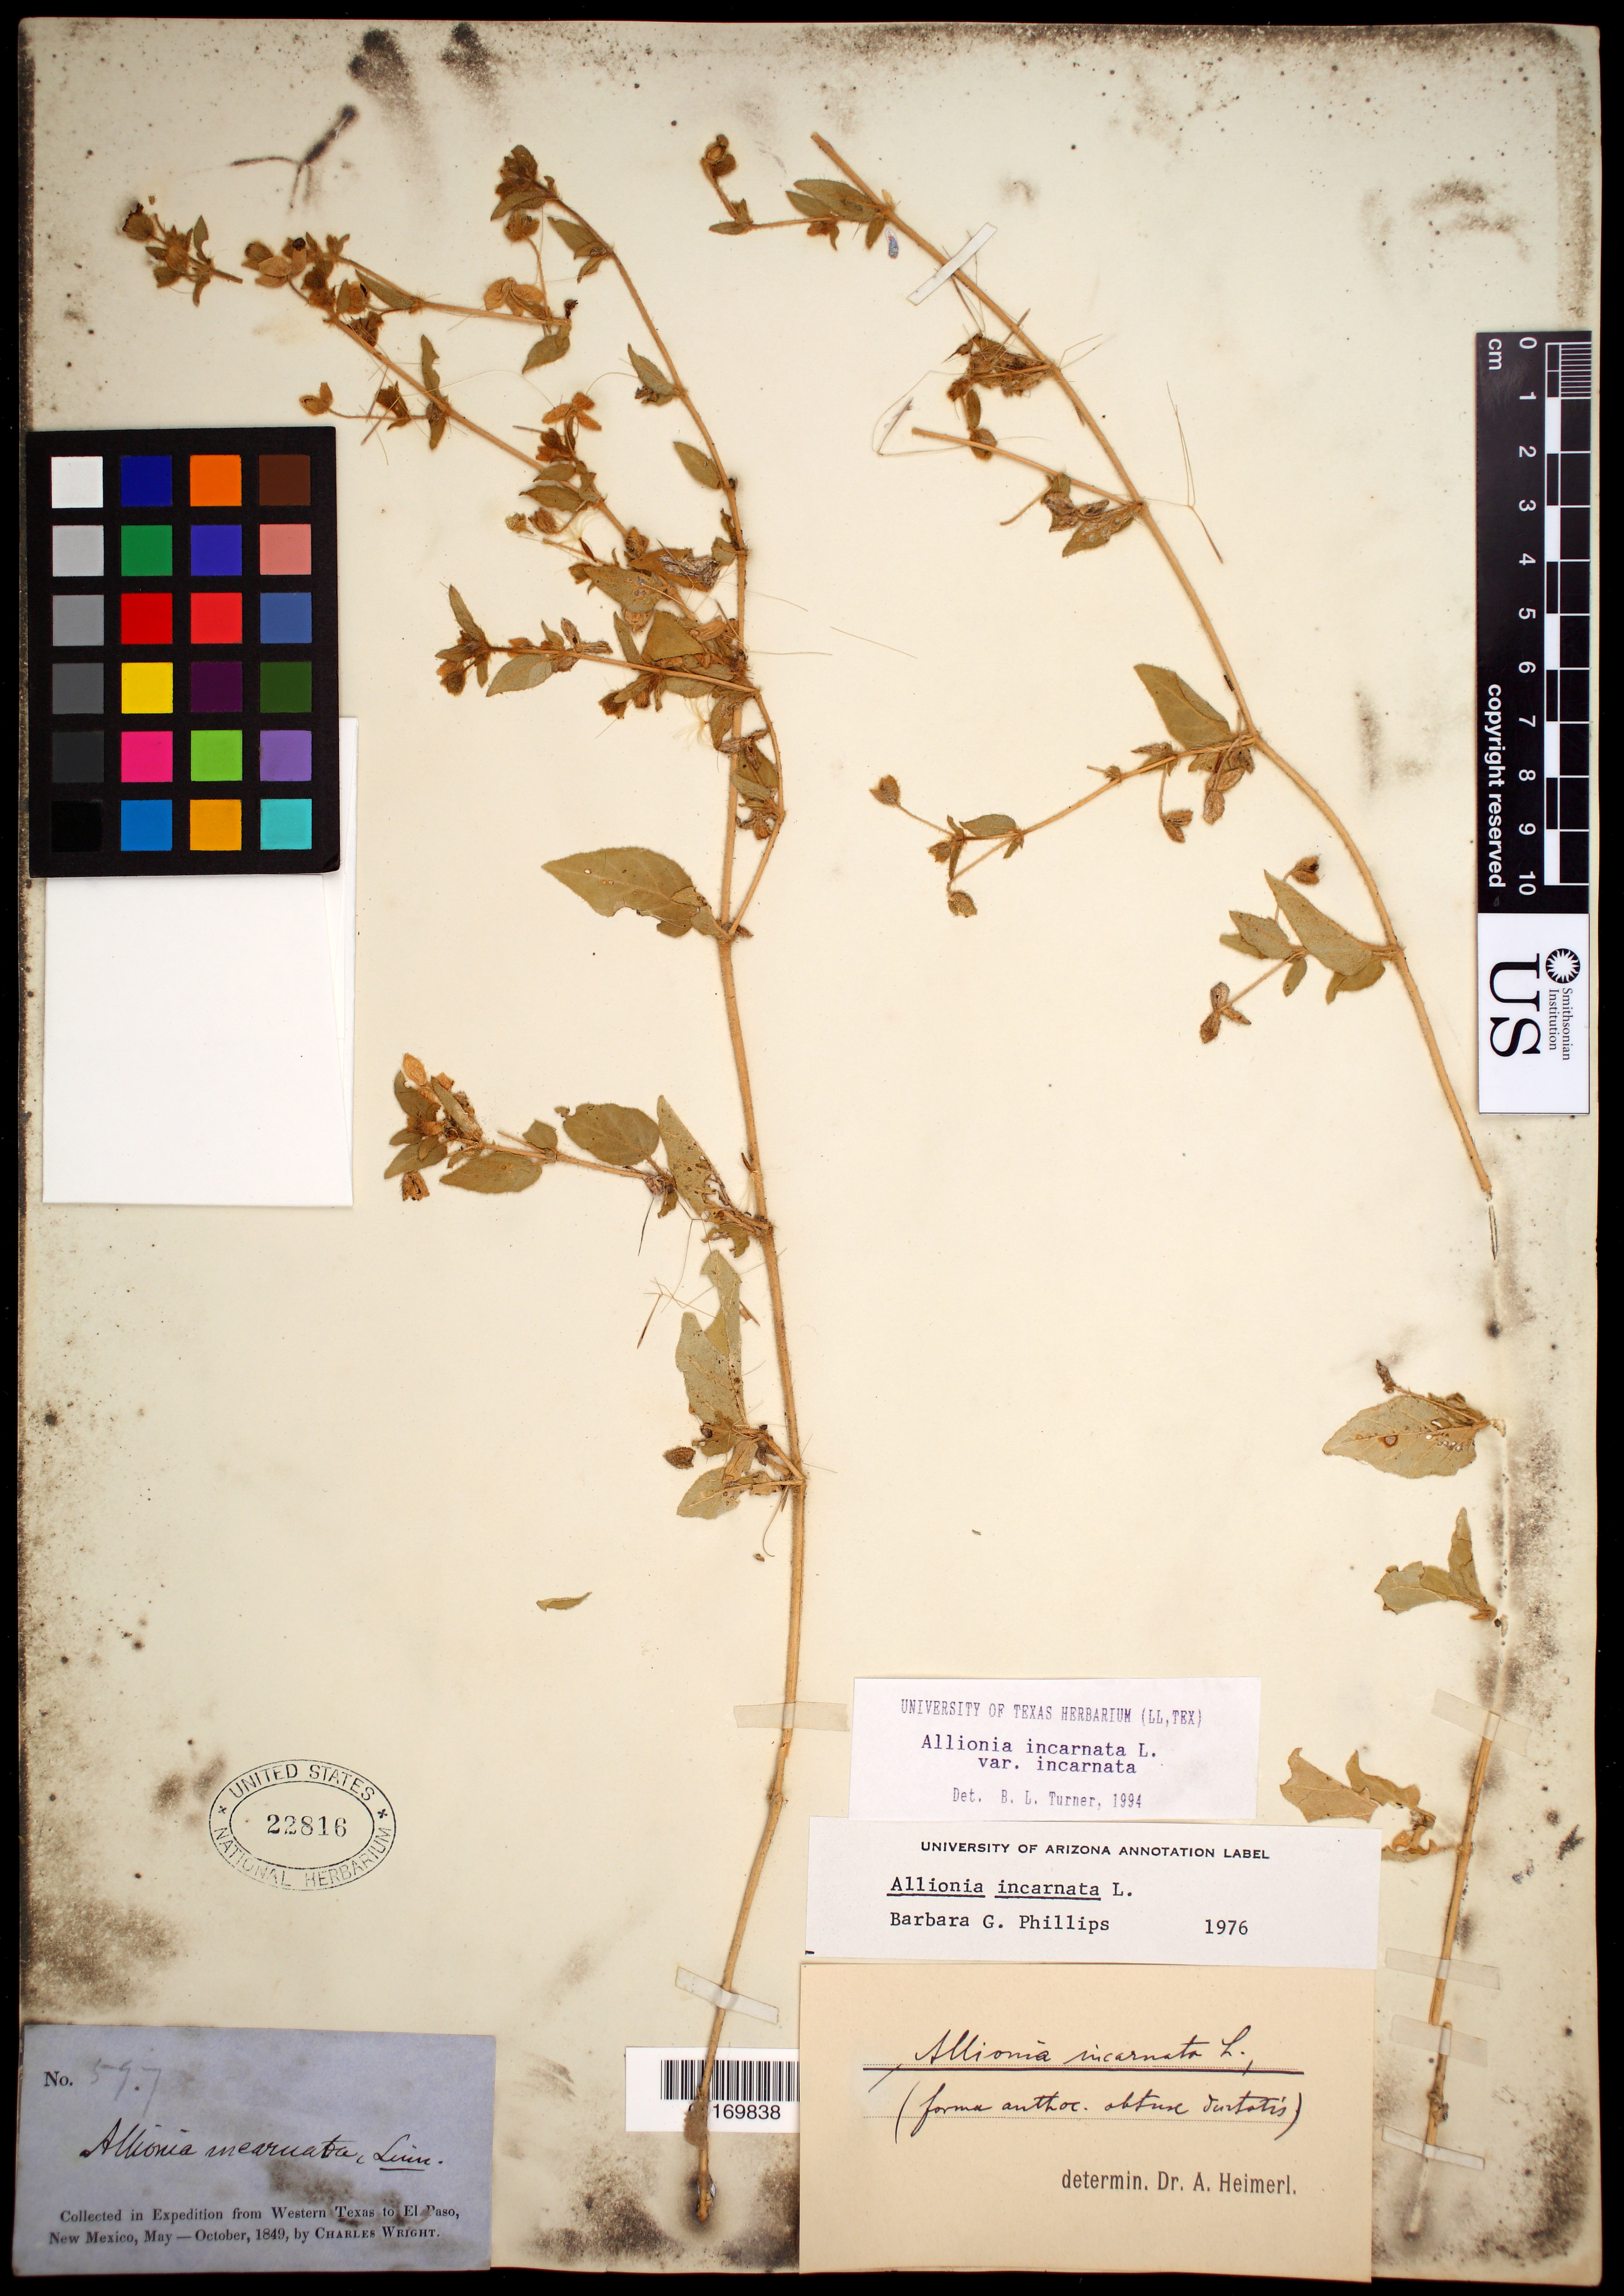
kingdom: Plantae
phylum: Tracheophyta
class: Magnoliopsida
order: Caryophyllales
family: Nyctaginaceae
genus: Allionia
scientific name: Allionia incarnata var. incarnata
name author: L.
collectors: C. Wright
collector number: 597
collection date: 1849-05/1849-10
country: United States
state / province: New Mexico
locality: Western Texas to El Paso.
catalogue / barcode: US 22816